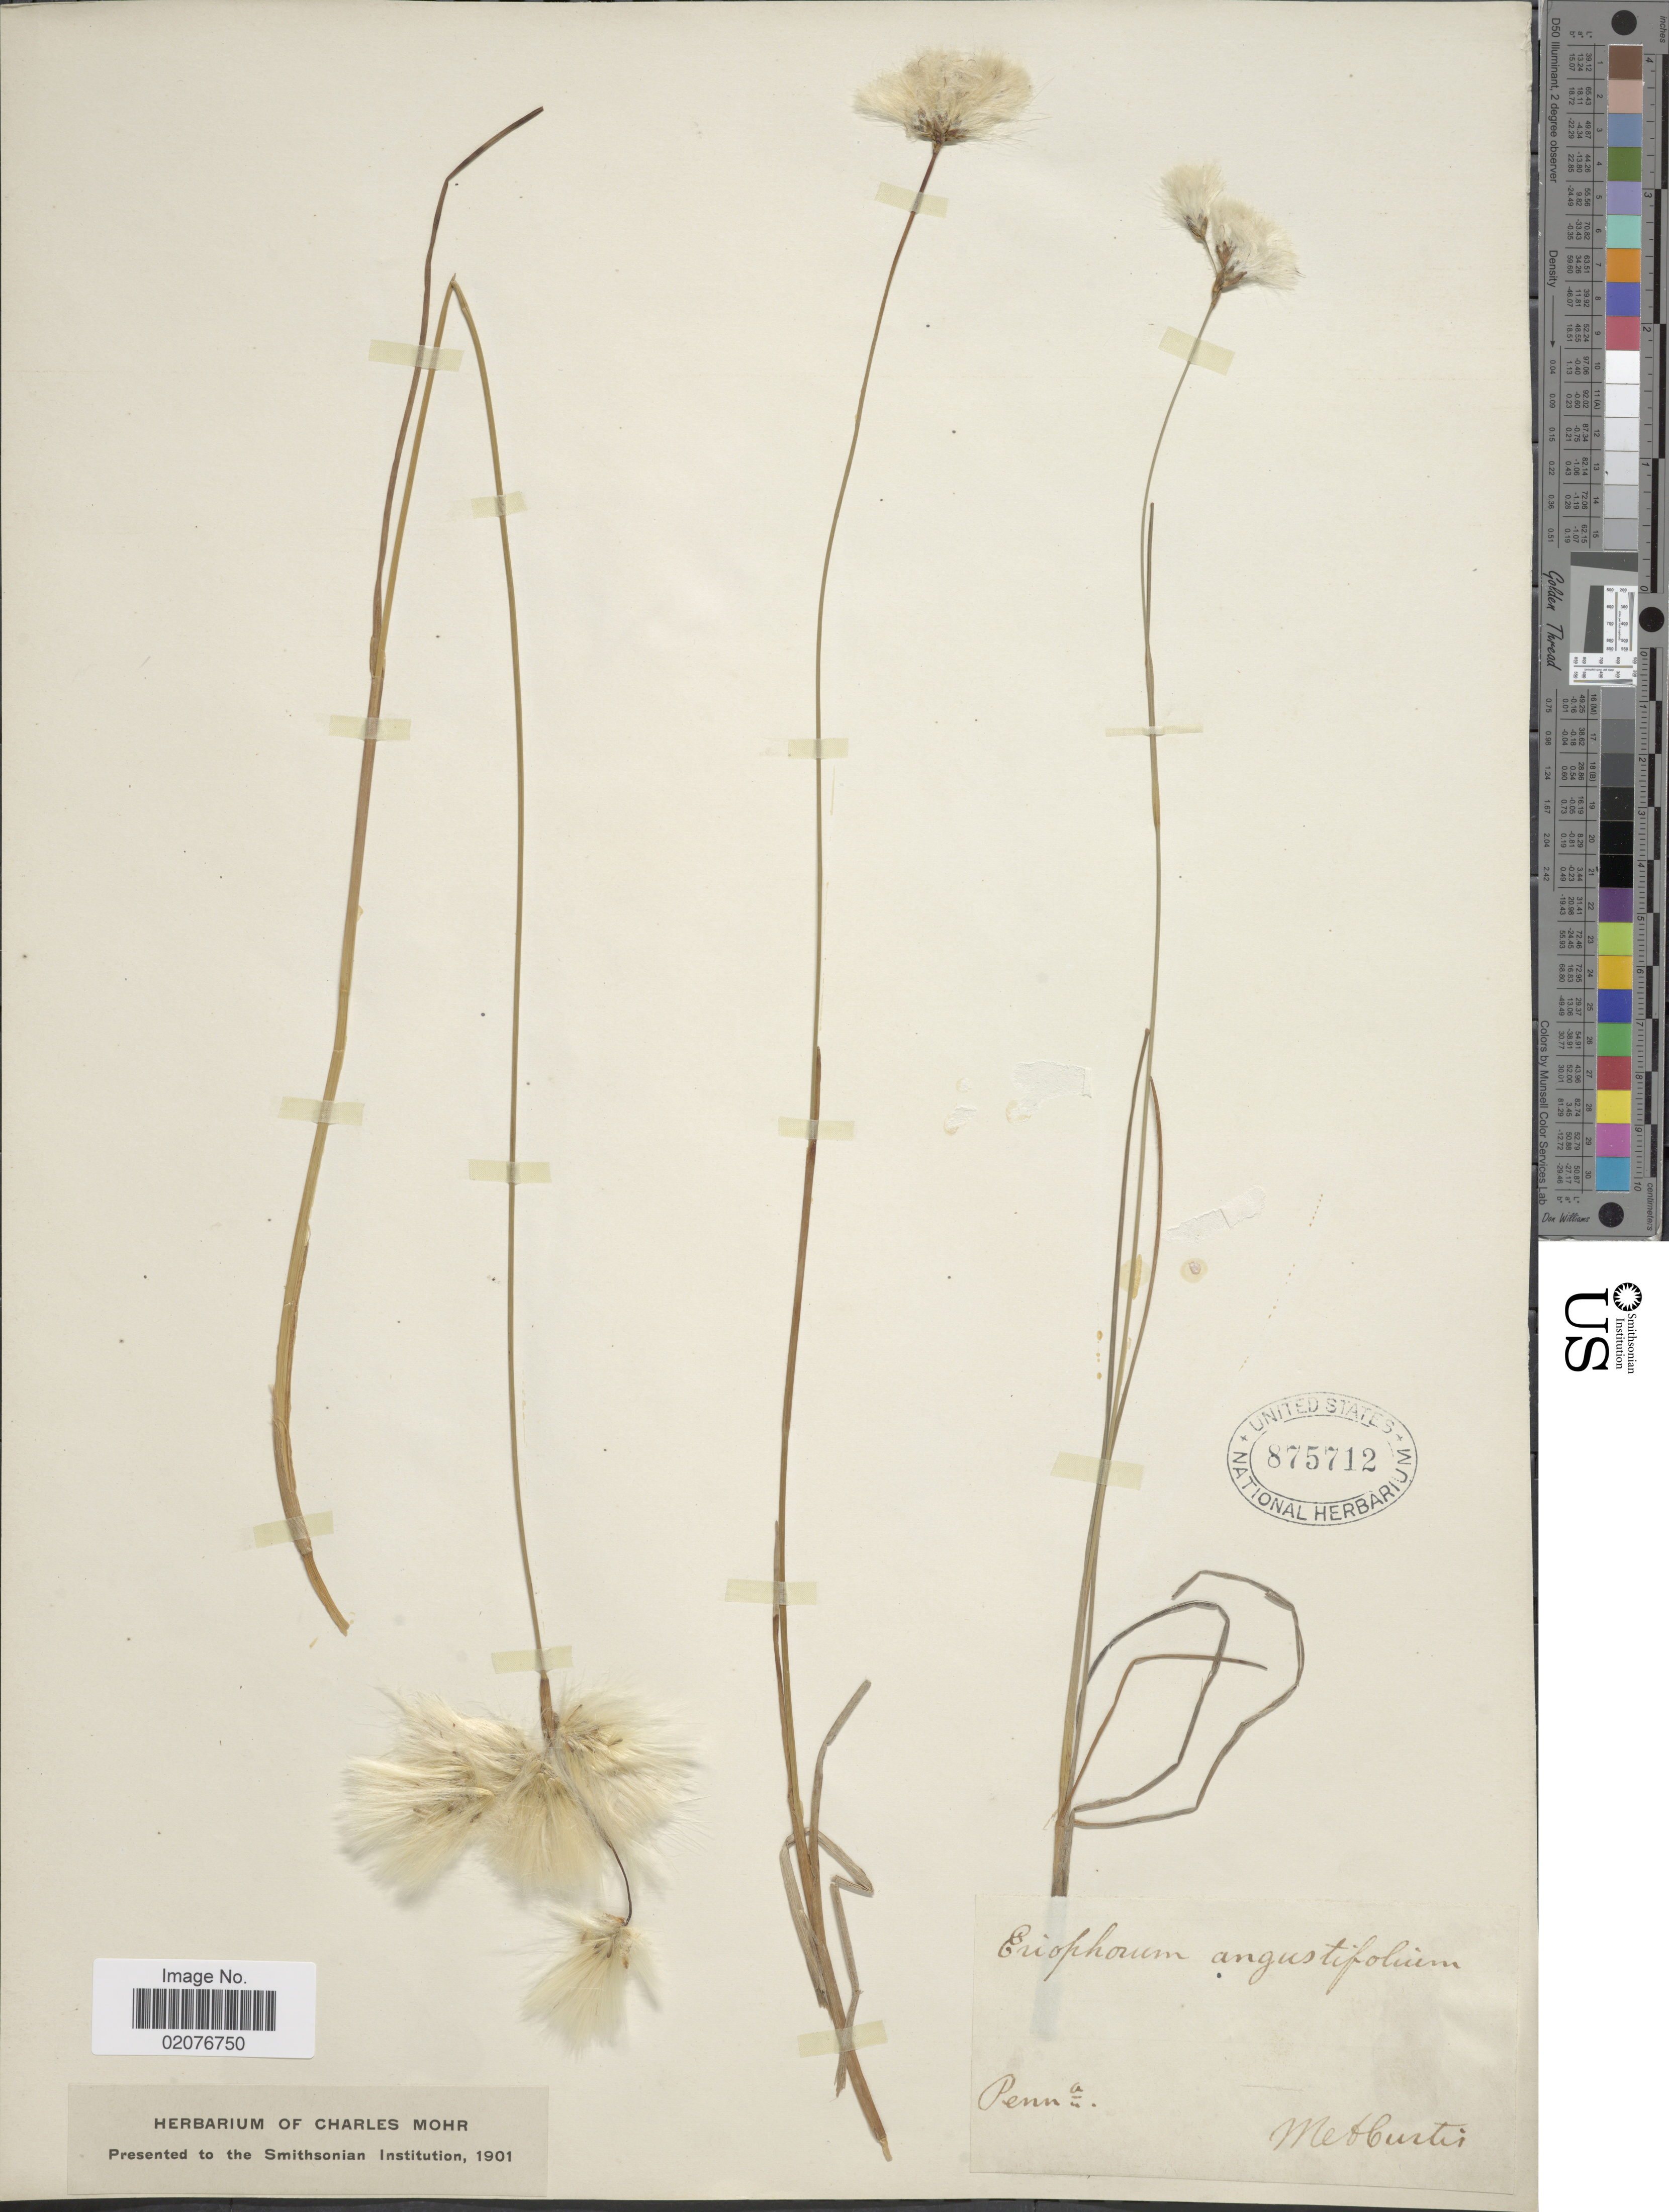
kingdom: Plantae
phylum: Tracheophyta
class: Liliopsida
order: Poales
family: Cyperaceae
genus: Eriophorum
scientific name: Eriophorum angustifolium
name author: Honck.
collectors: M. A. Curtis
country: United States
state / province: Pennsylvania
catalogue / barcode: US 875712